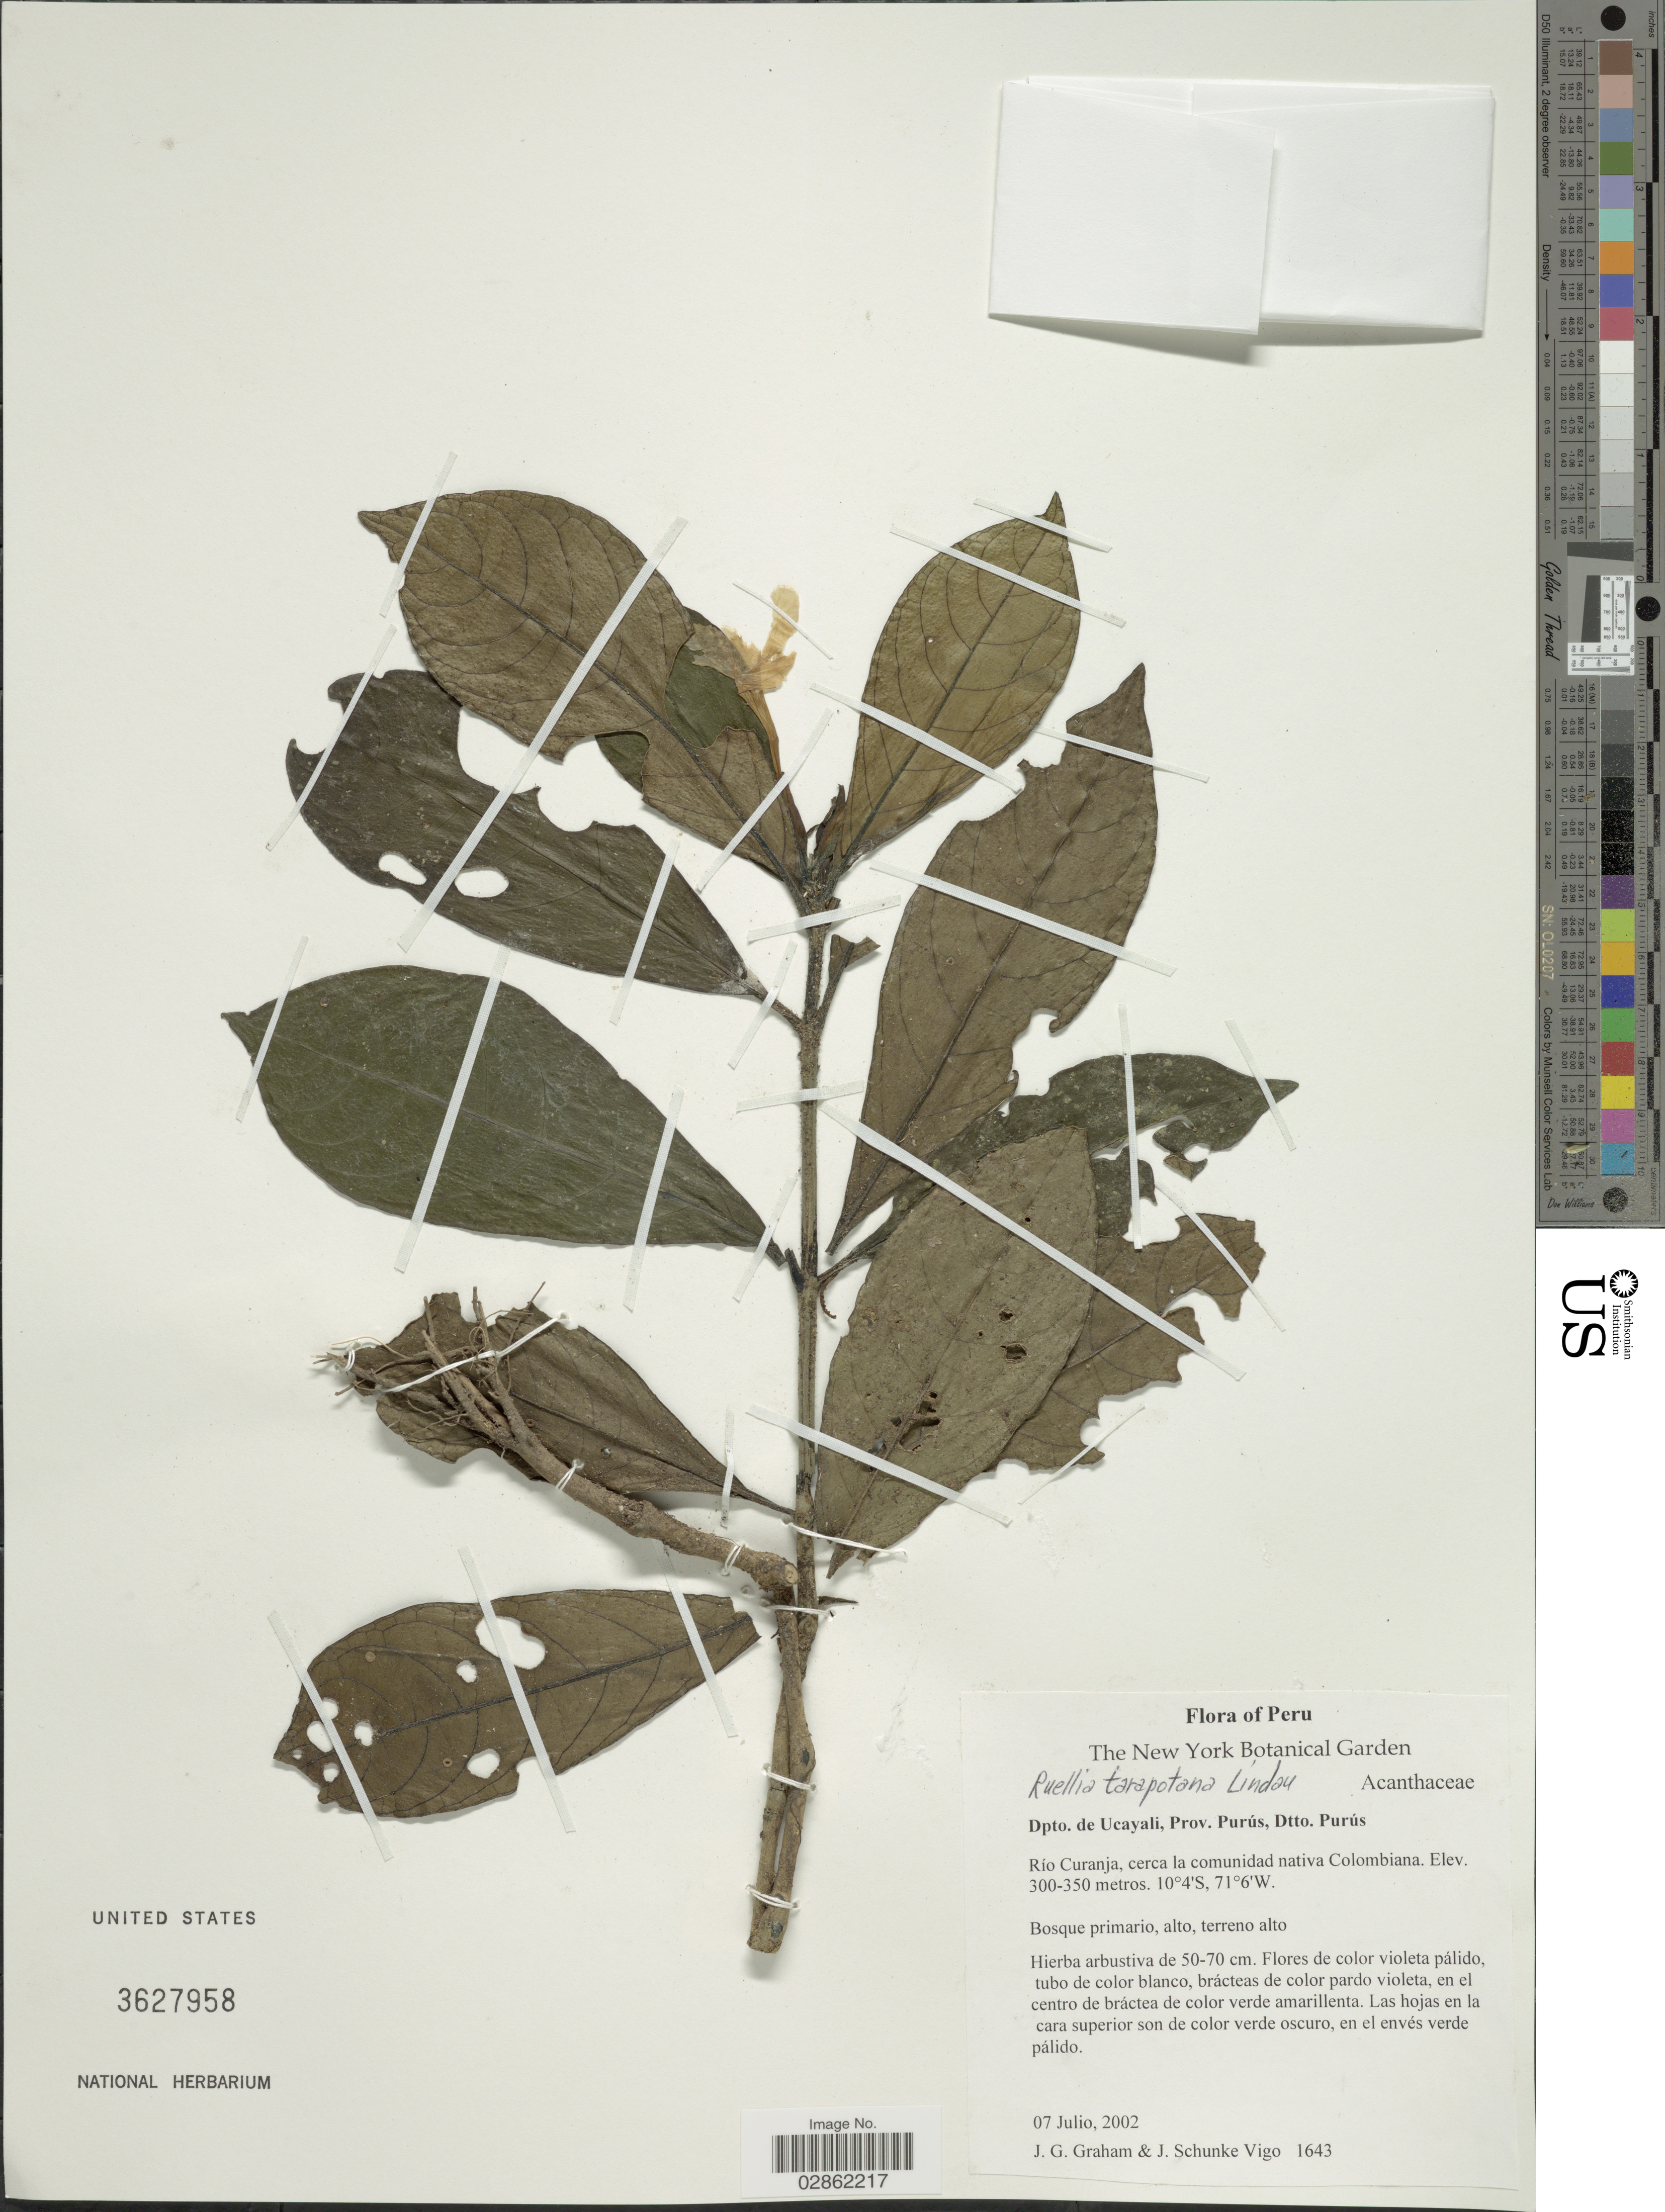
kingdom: Plantae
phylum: Tracheophyta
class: Magnoliopsida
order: Lamiales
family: Acanthaceae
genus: Ruellia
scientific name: Ruellia tarapotana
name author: Lindau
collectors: J. Graham & J. Schunke Vigo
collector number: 1643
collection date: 2002-07-07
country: Peru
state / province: Ucayali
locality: Dpto. Ucayali, Prov. Purús, Dtto. Purús, Río Curanja, cerca la comunidad nativa Colombiana.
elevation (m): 300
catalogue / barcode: US 3627958